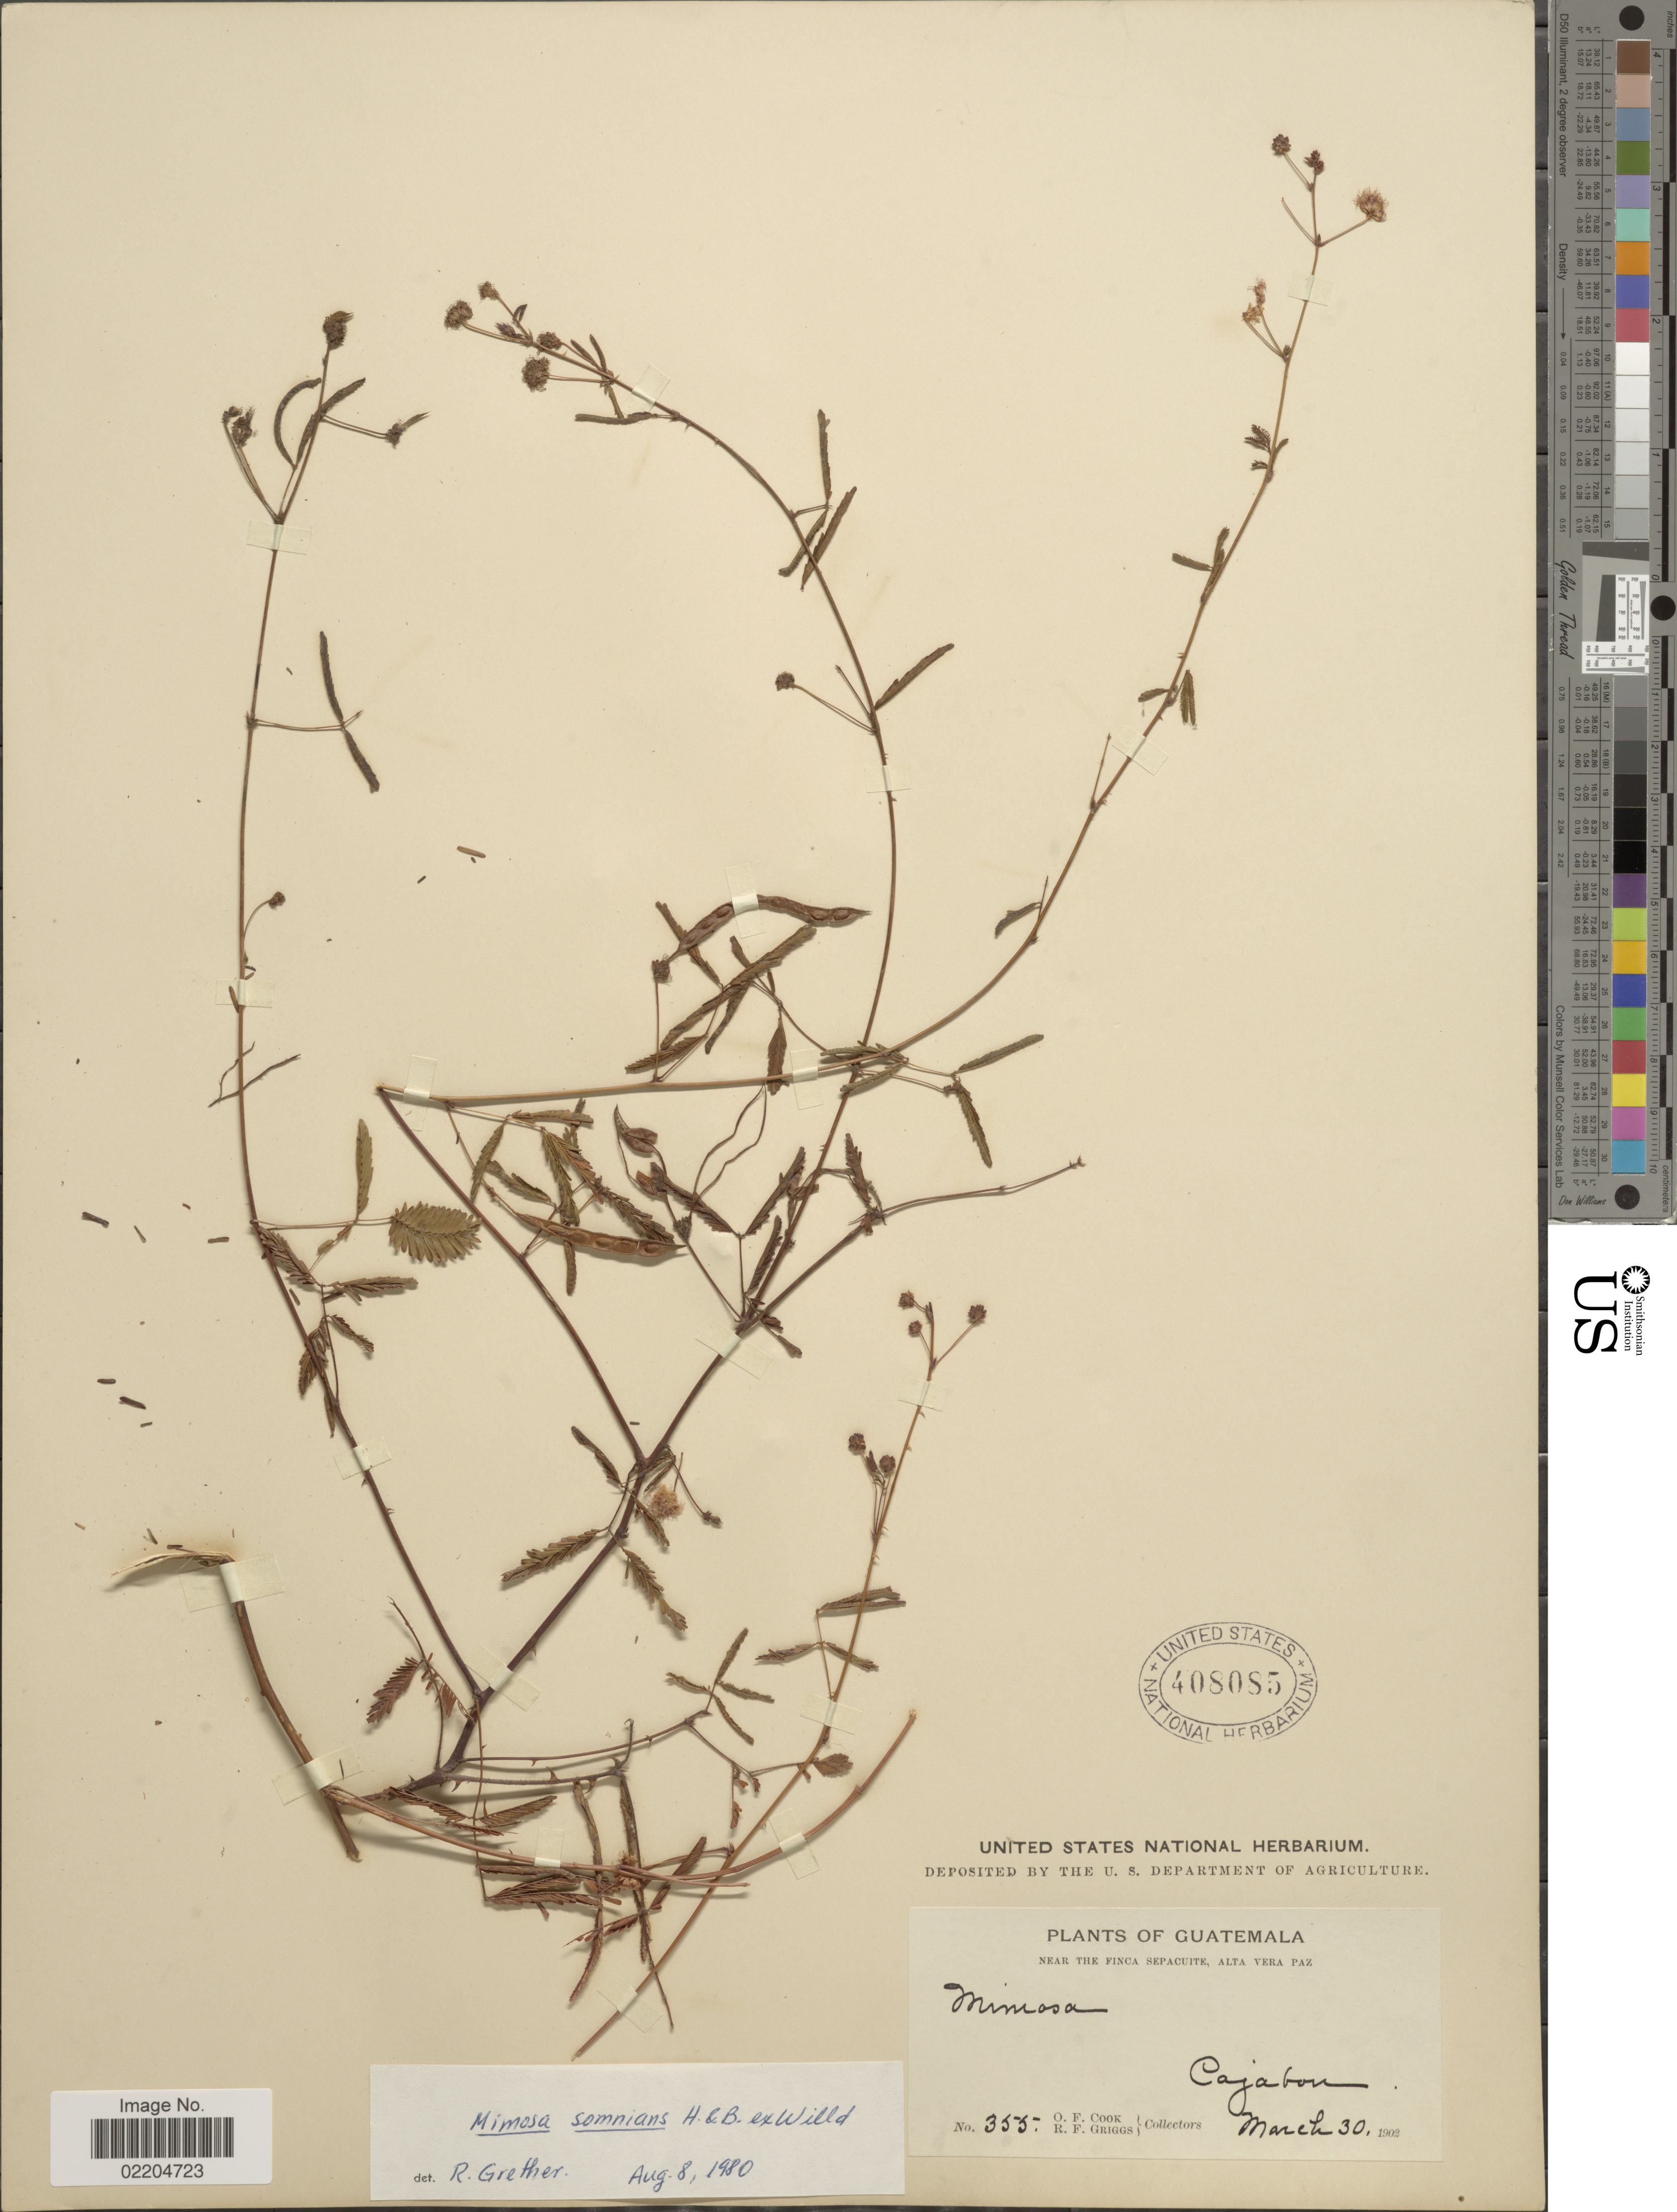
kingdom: Plantae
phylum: Tracheophyta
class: Magnoliopsida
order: Fabales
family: Fabaceae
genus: Mimosa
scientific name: Mimosa somnians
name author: Humb. & Bonpl. ex Willd.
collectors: O. F. Cook & R. F. Griggs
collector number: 355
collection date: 1902-03-30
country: Guatemala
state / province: Alta Verapaz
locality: Cajabon. Near the Finca Sepacuite, Alta Vera Paz.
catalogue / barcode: US 408085